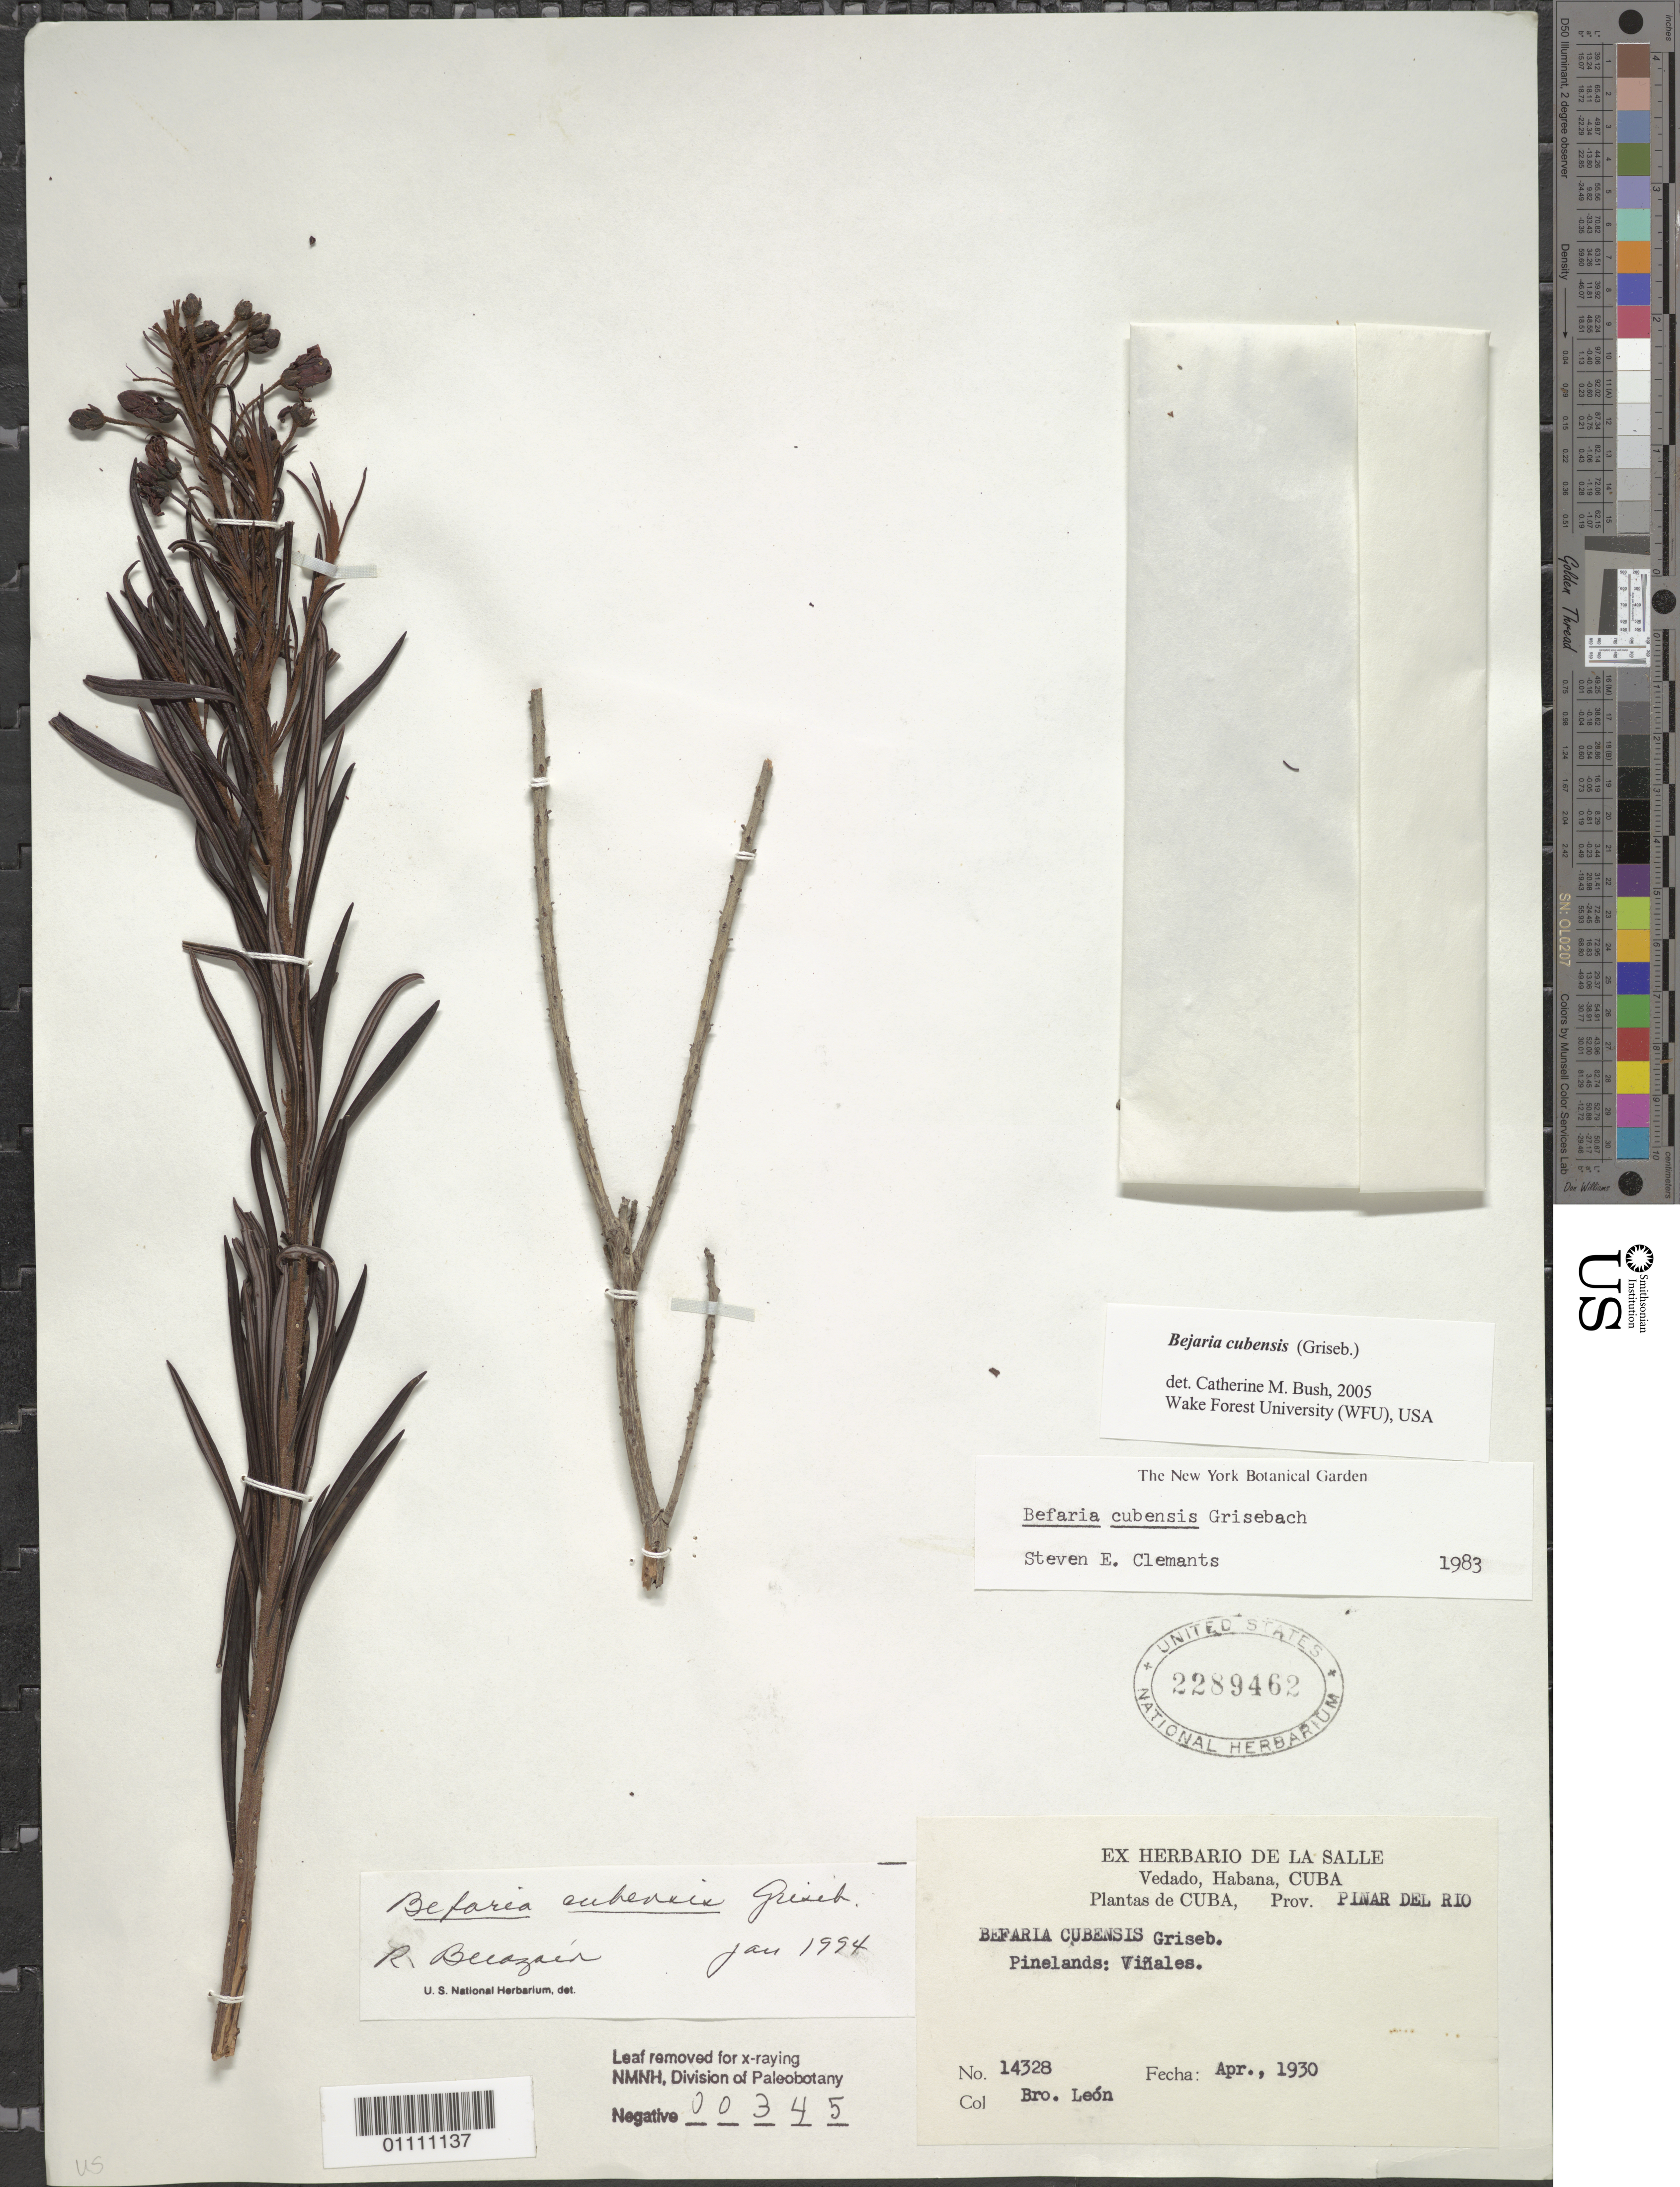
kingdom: Plantae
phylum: Tracheophyta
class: Magnoliopsida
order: Ericales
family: Ericaceae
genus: Bejaria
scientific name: Bejaria cubensis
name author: Griseb.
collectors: Bro. León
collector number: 14328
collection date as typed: Apr 1930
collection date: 1930-04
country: Cuba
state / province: Pinar del Rio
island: Cuba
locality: Pinelands: Vinales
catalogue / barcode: US 2289462